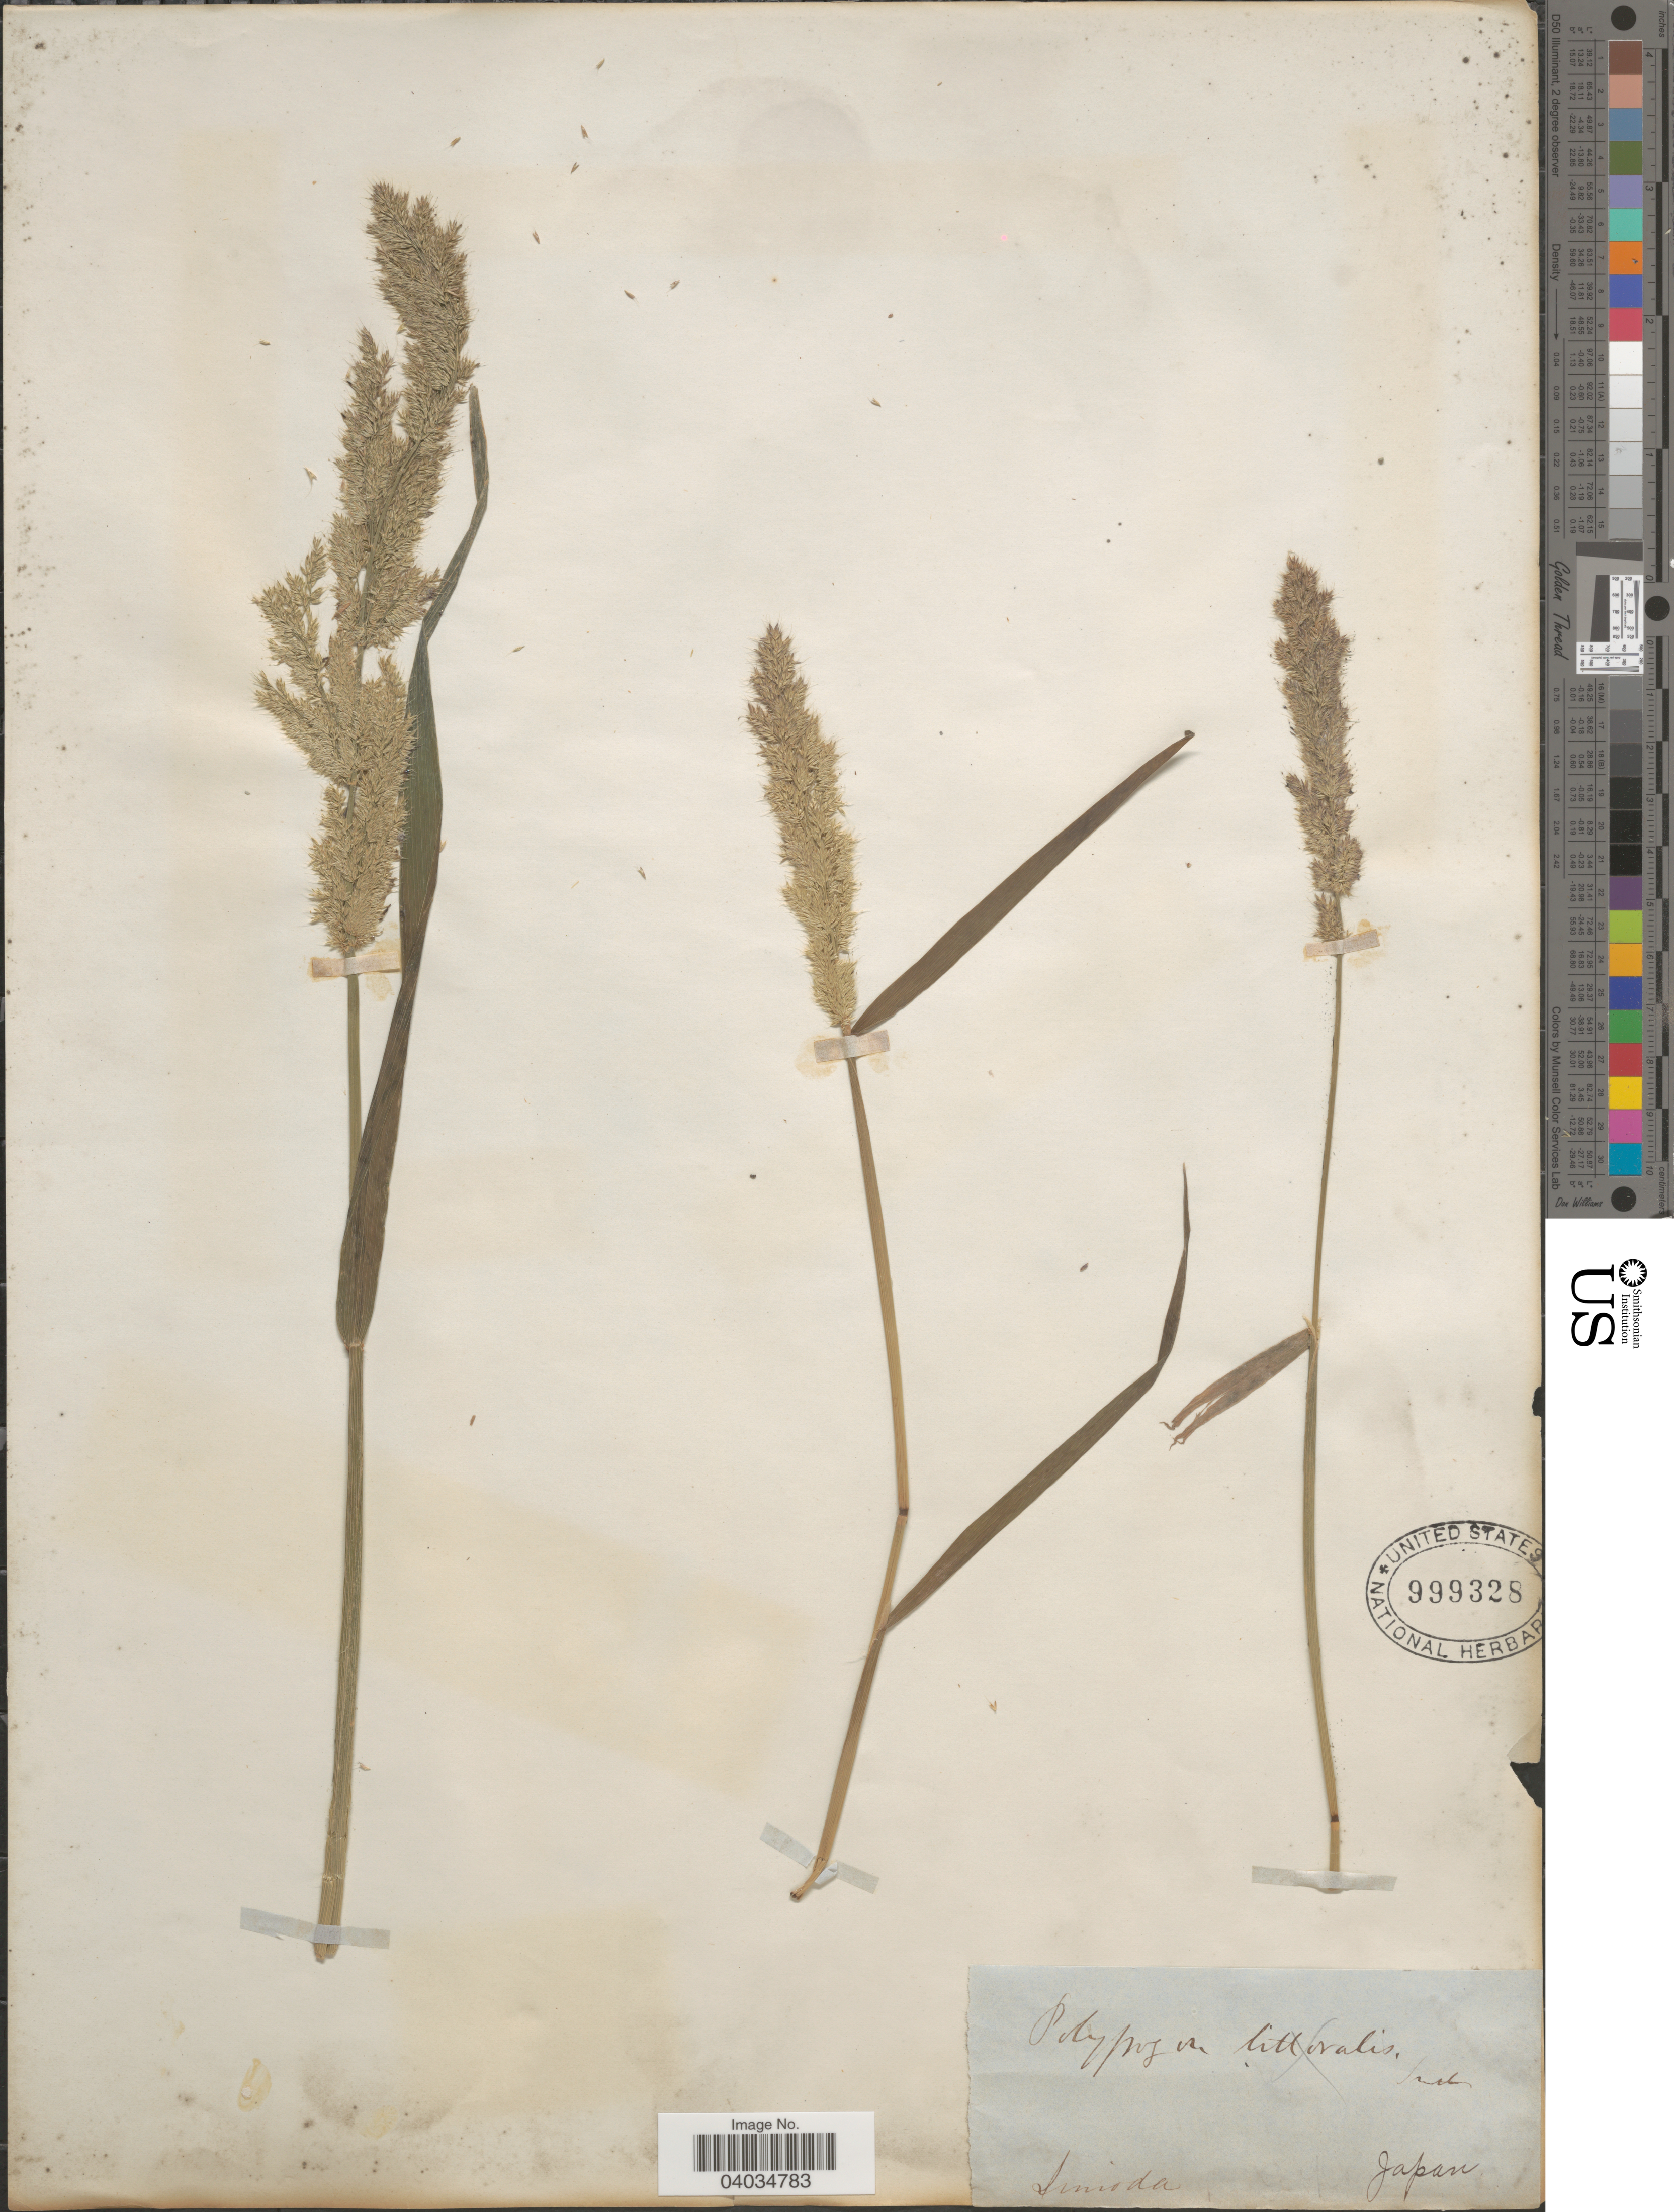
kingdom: Plantae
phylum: Tracheophyta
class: Liliopsida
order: Poales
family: Poaceae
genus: Polypogon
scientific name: Polypogon sp.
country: Japan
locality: Simoda.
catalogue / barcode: US 999328